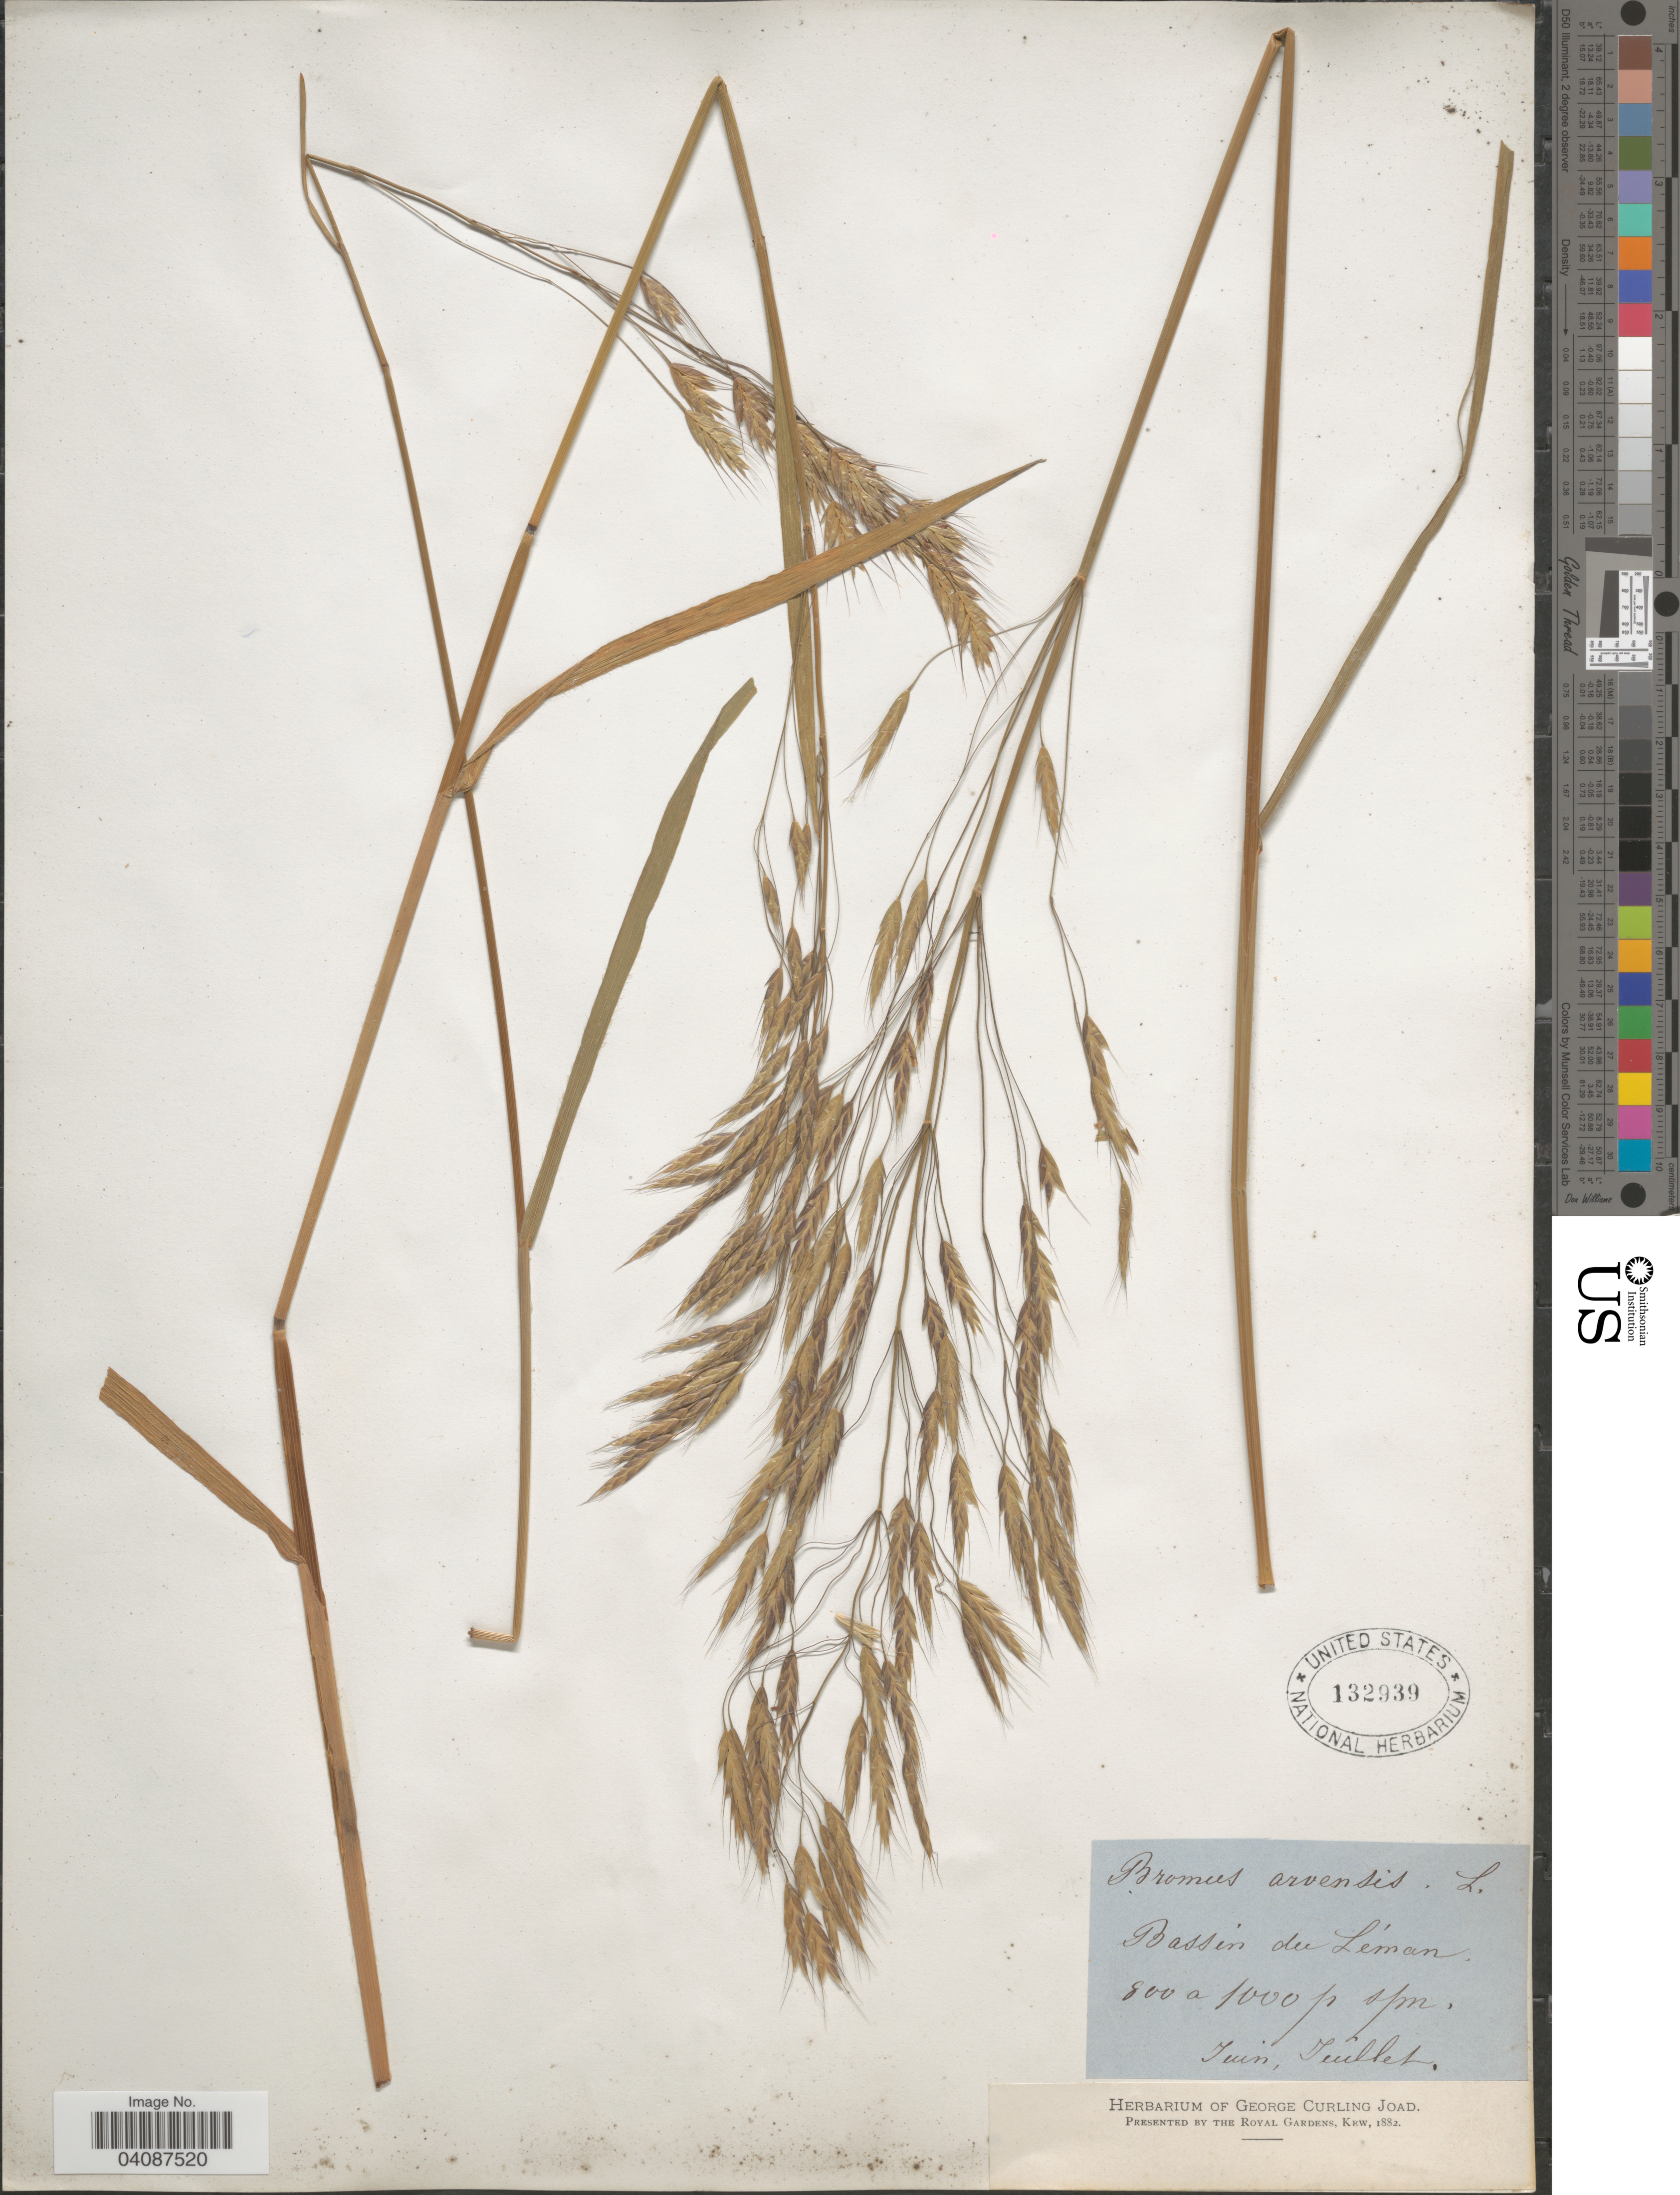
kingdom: Plantae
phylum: Tracheophyta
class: Liliopsida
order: Poales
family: Poaceae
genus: Bromus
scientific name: Bromus arvensis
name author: L.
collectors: ex herb. George Curling Joad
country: Switzerland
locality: Bassin du Léman.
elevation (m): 800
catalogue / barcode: US 132939